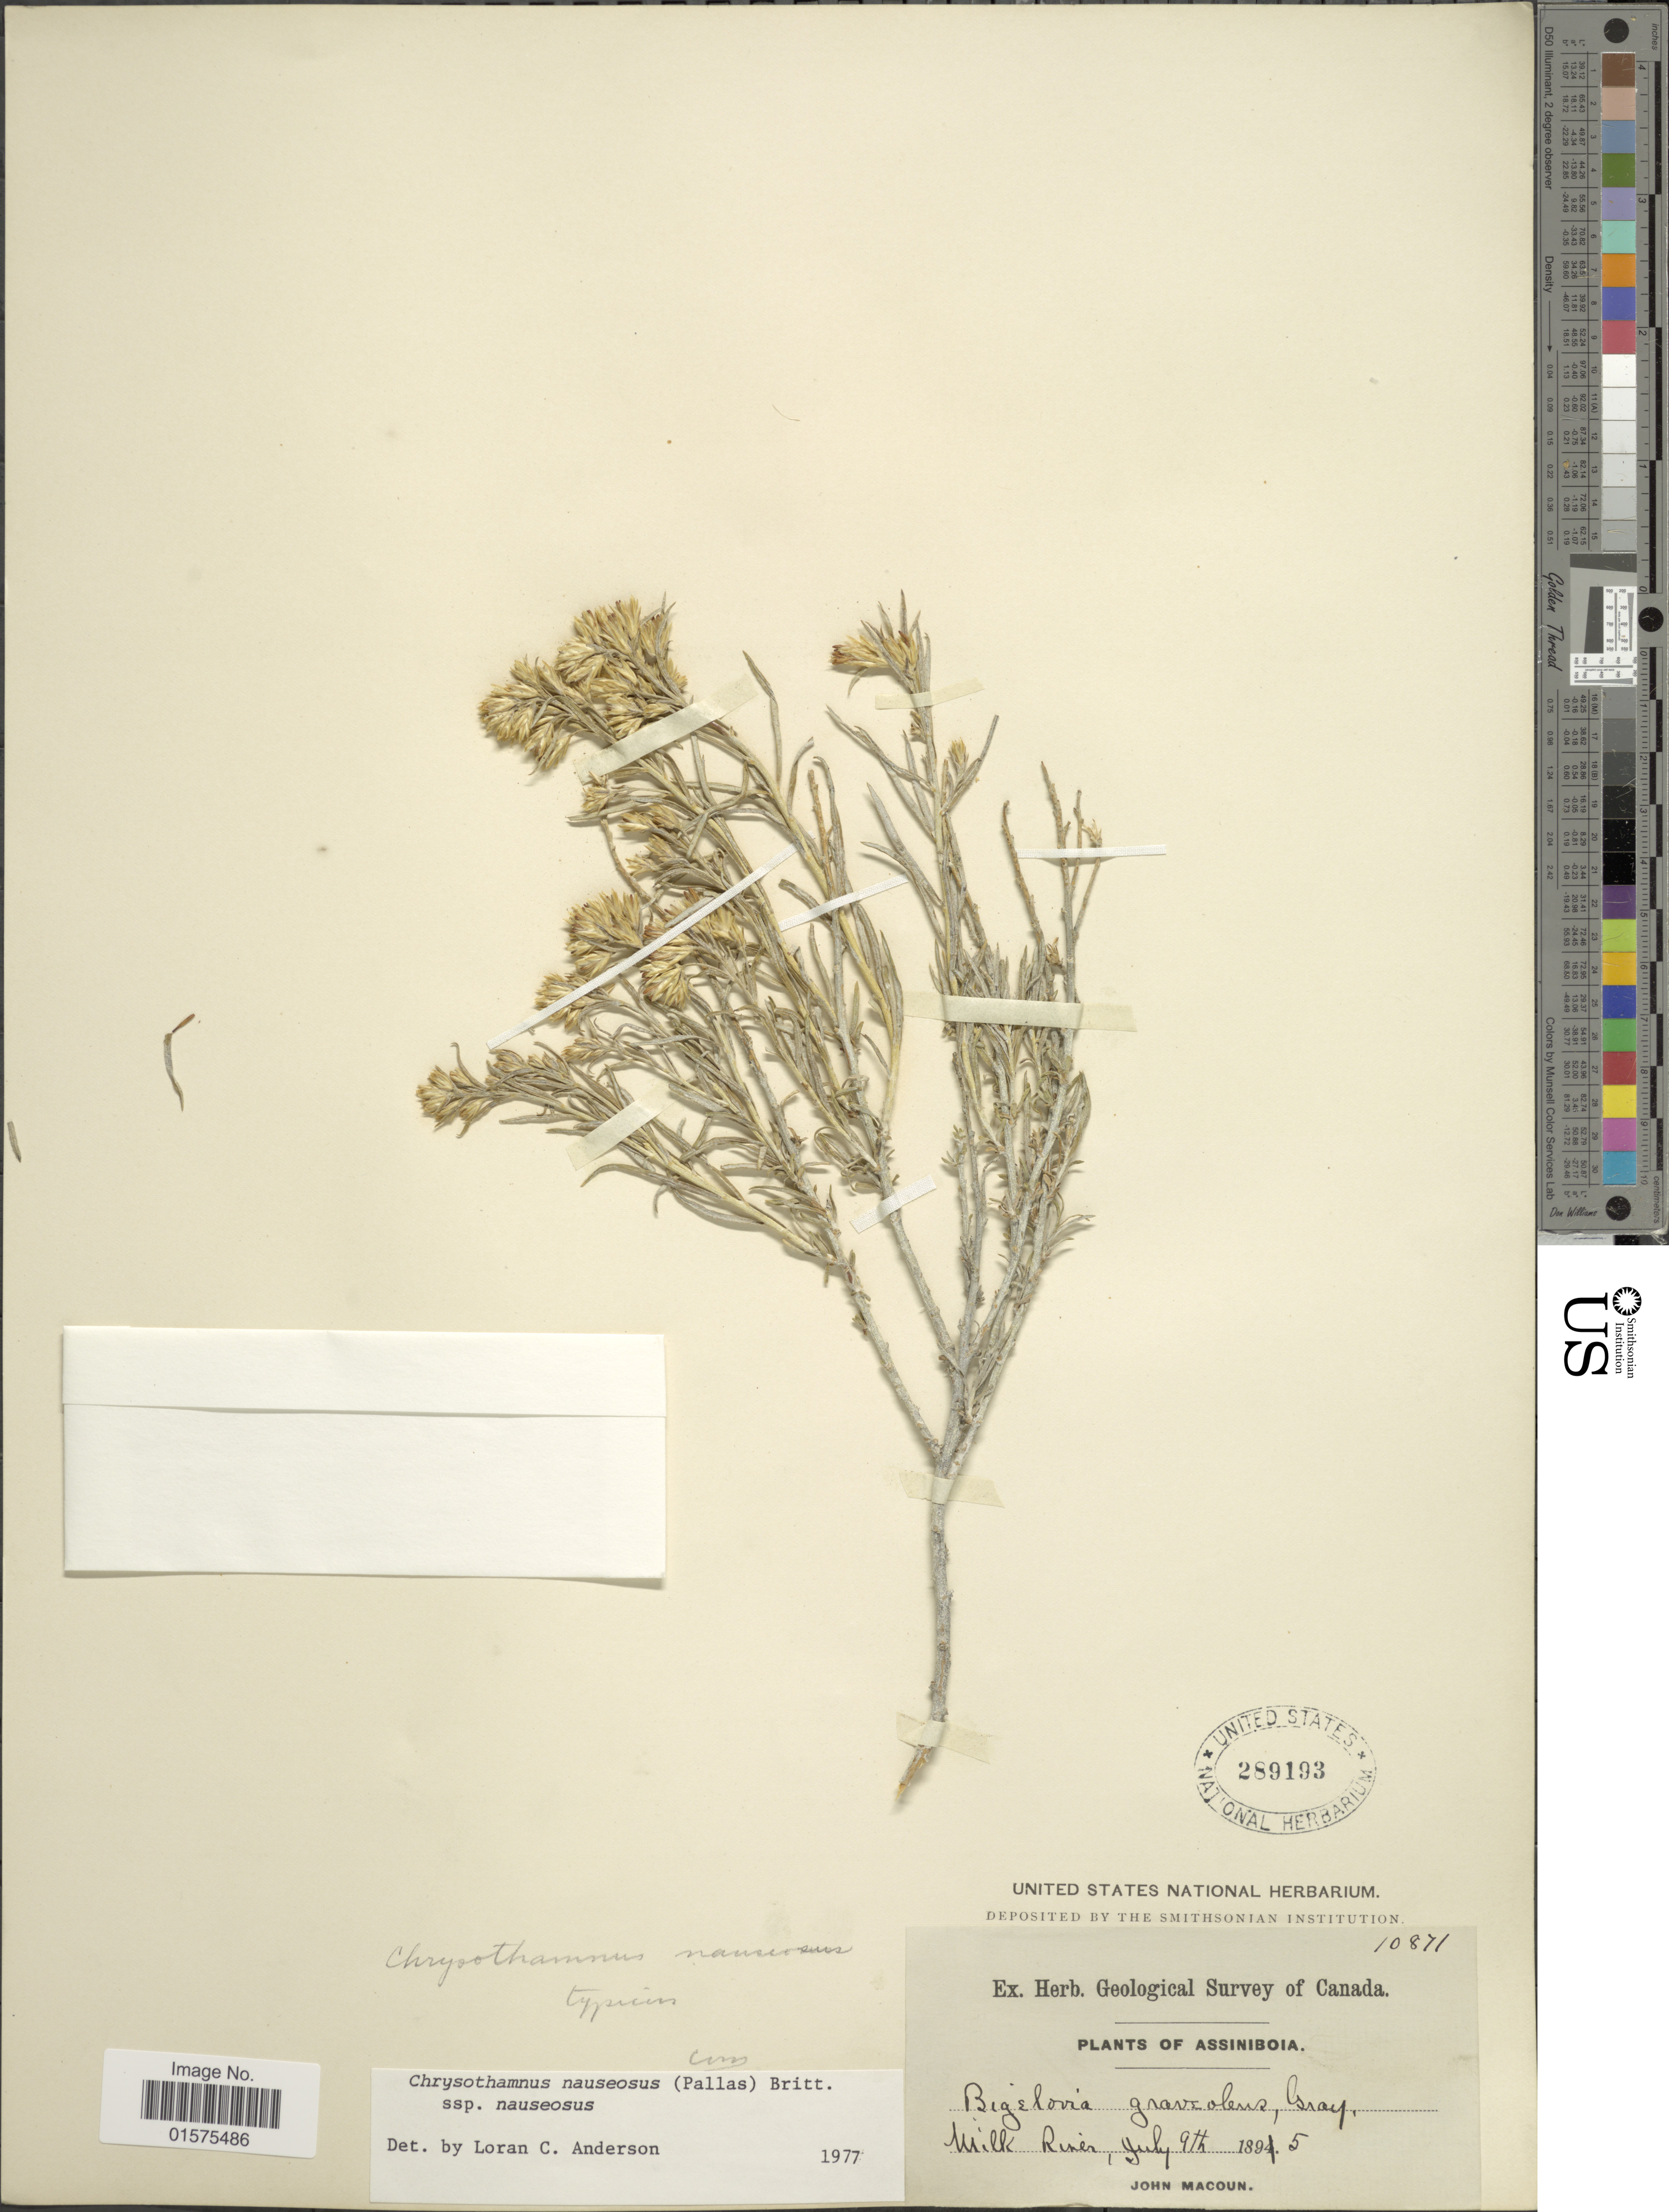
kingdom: Plantae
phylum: Tracheophyta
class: Magnoliopsida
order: Asterales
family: Asteraceae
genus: Ericameria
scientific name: Ericameria nauseosa var. nauseosa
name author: (Pall. ex Pursh) G.L. Nesom & G.I. Baird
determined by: Urbatsch, Lowell E., Curator (LSU), Louisiana State University (UNITED STATES)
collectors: J. Macoun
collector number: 10871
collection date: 1895-07-09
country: Canada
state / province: Alberta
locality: Assiniboia. Milk River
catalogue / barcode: US 289193